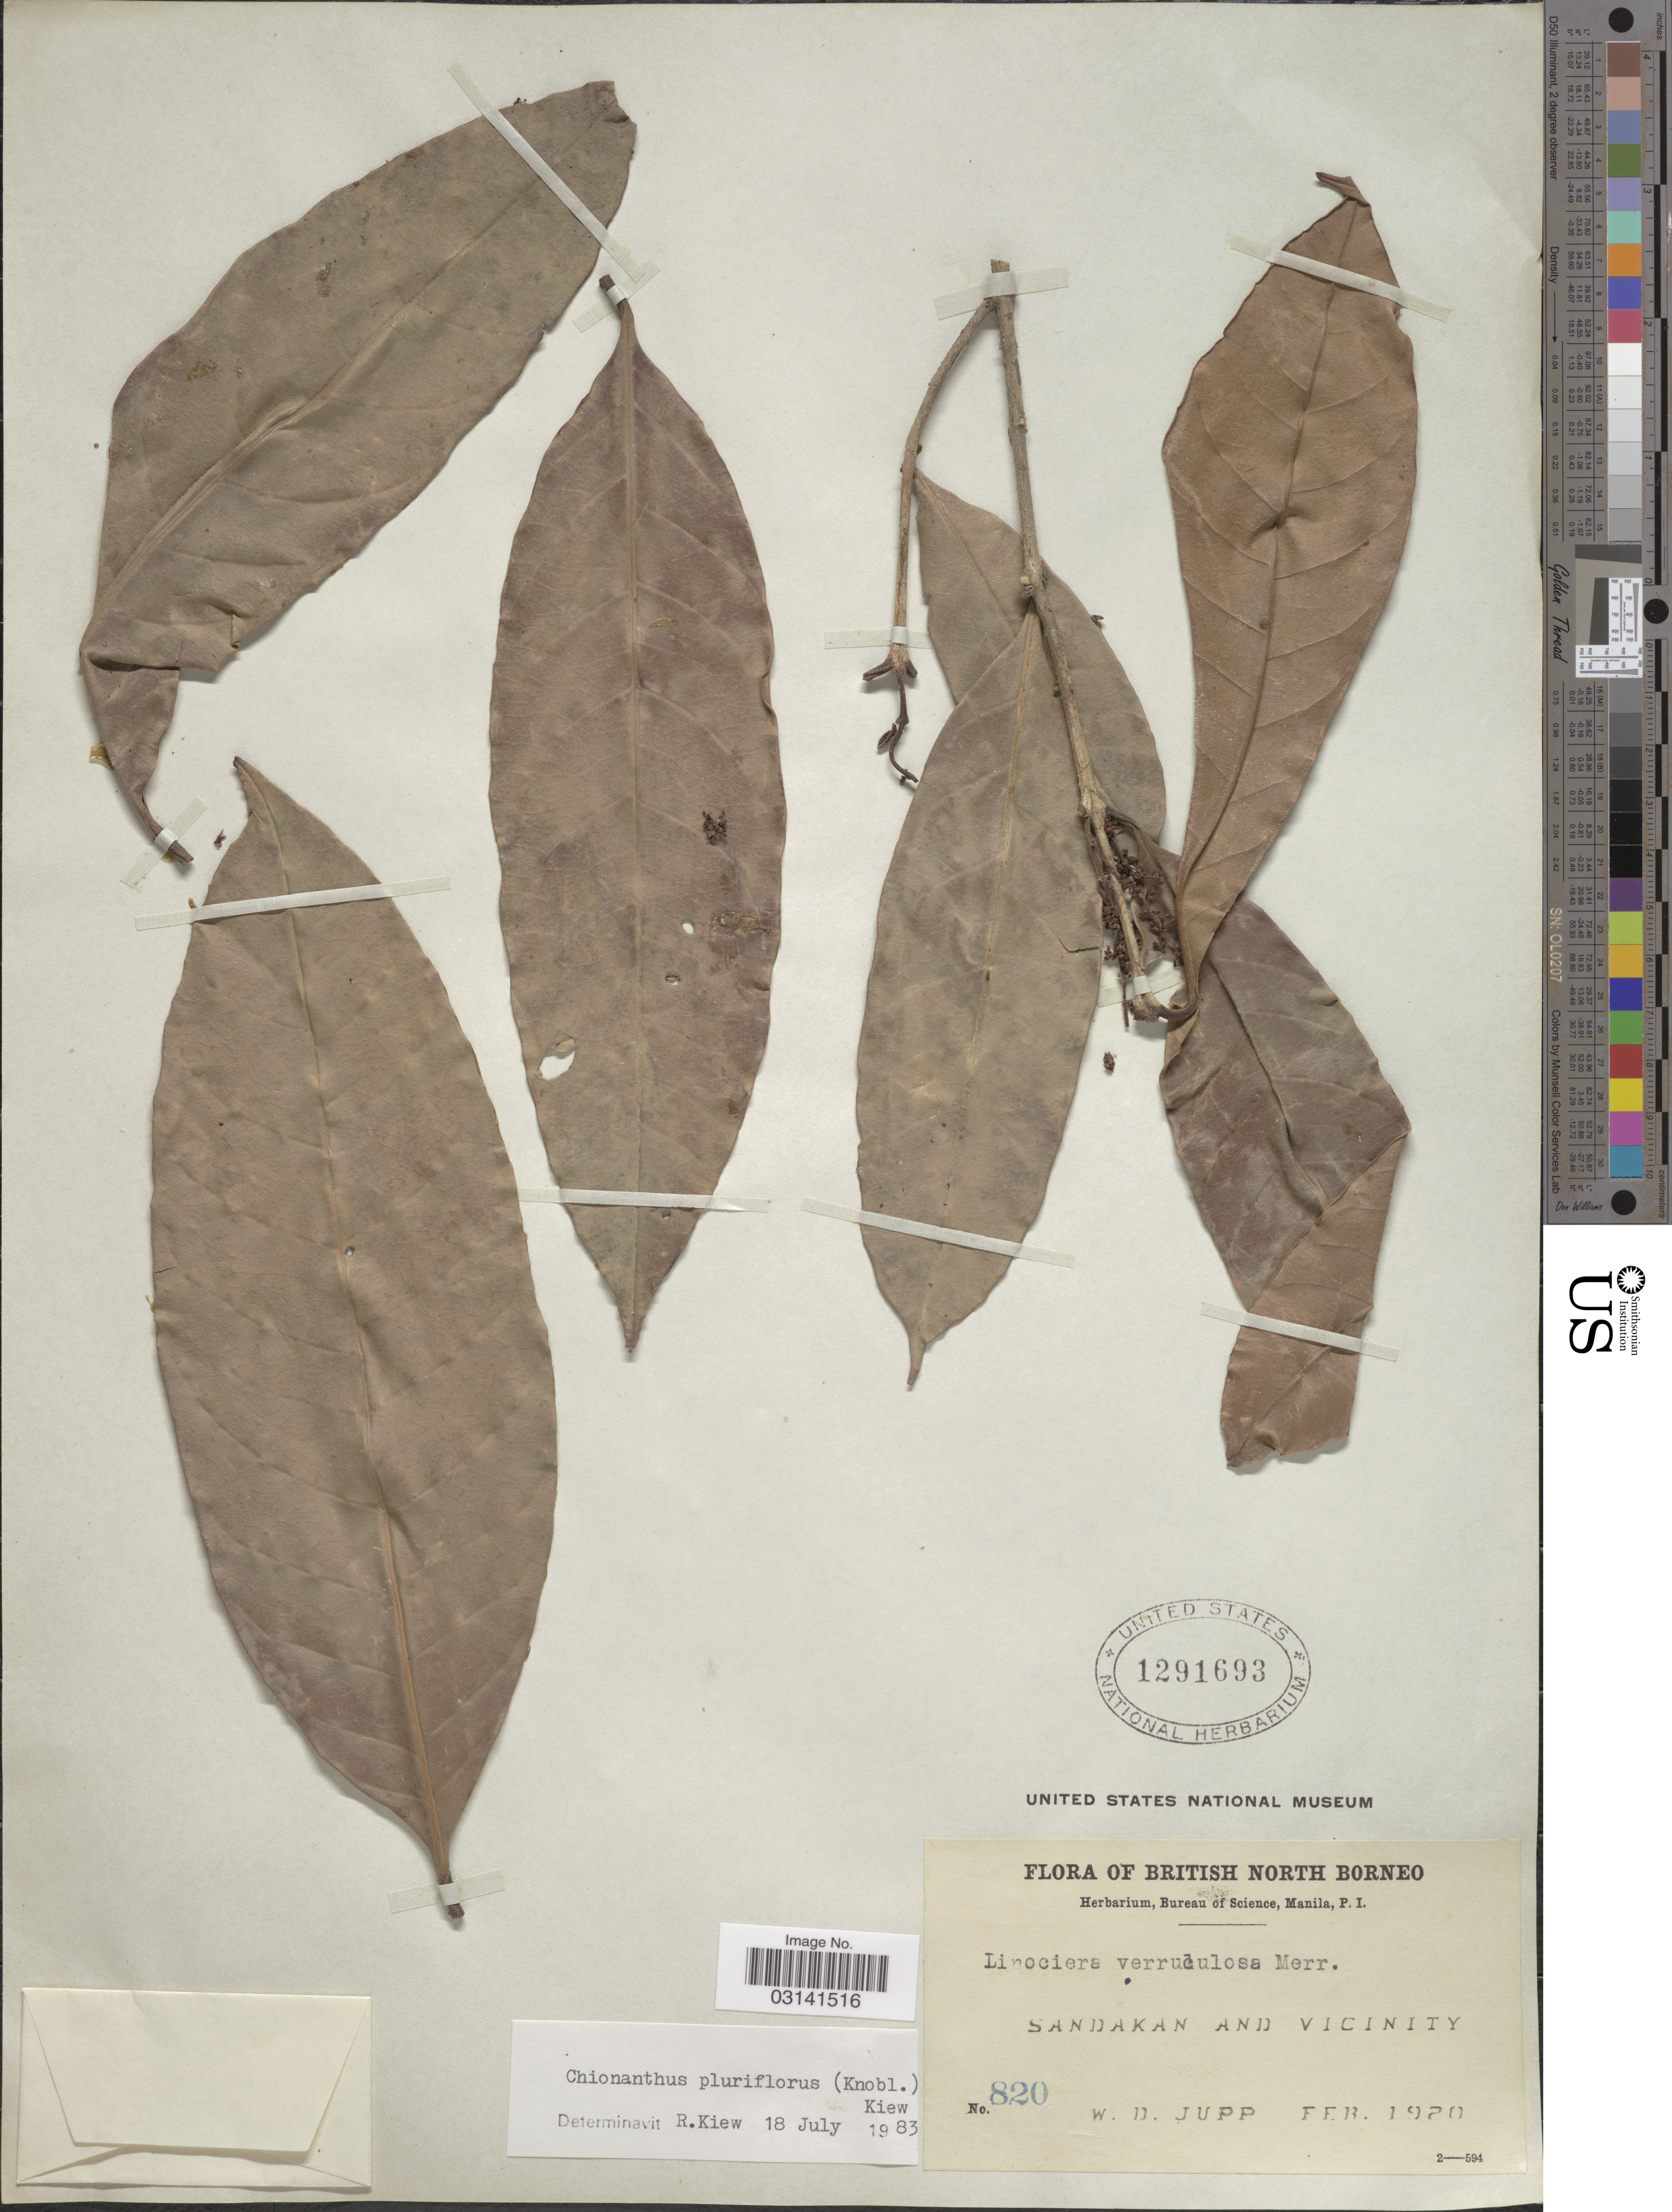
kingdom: Plantae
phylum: Tracheophyta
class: Magnoliopsida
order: Lamiales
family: Oleaceae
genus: Chionanthus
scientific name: Chionanthus pluriflorus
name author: (Knobl.) Kiew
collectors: W. Jupp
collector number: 820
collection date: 1920-02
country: Malaysia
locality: British North Borneo. Sandakan and vicinity.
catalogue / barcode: US 1291693